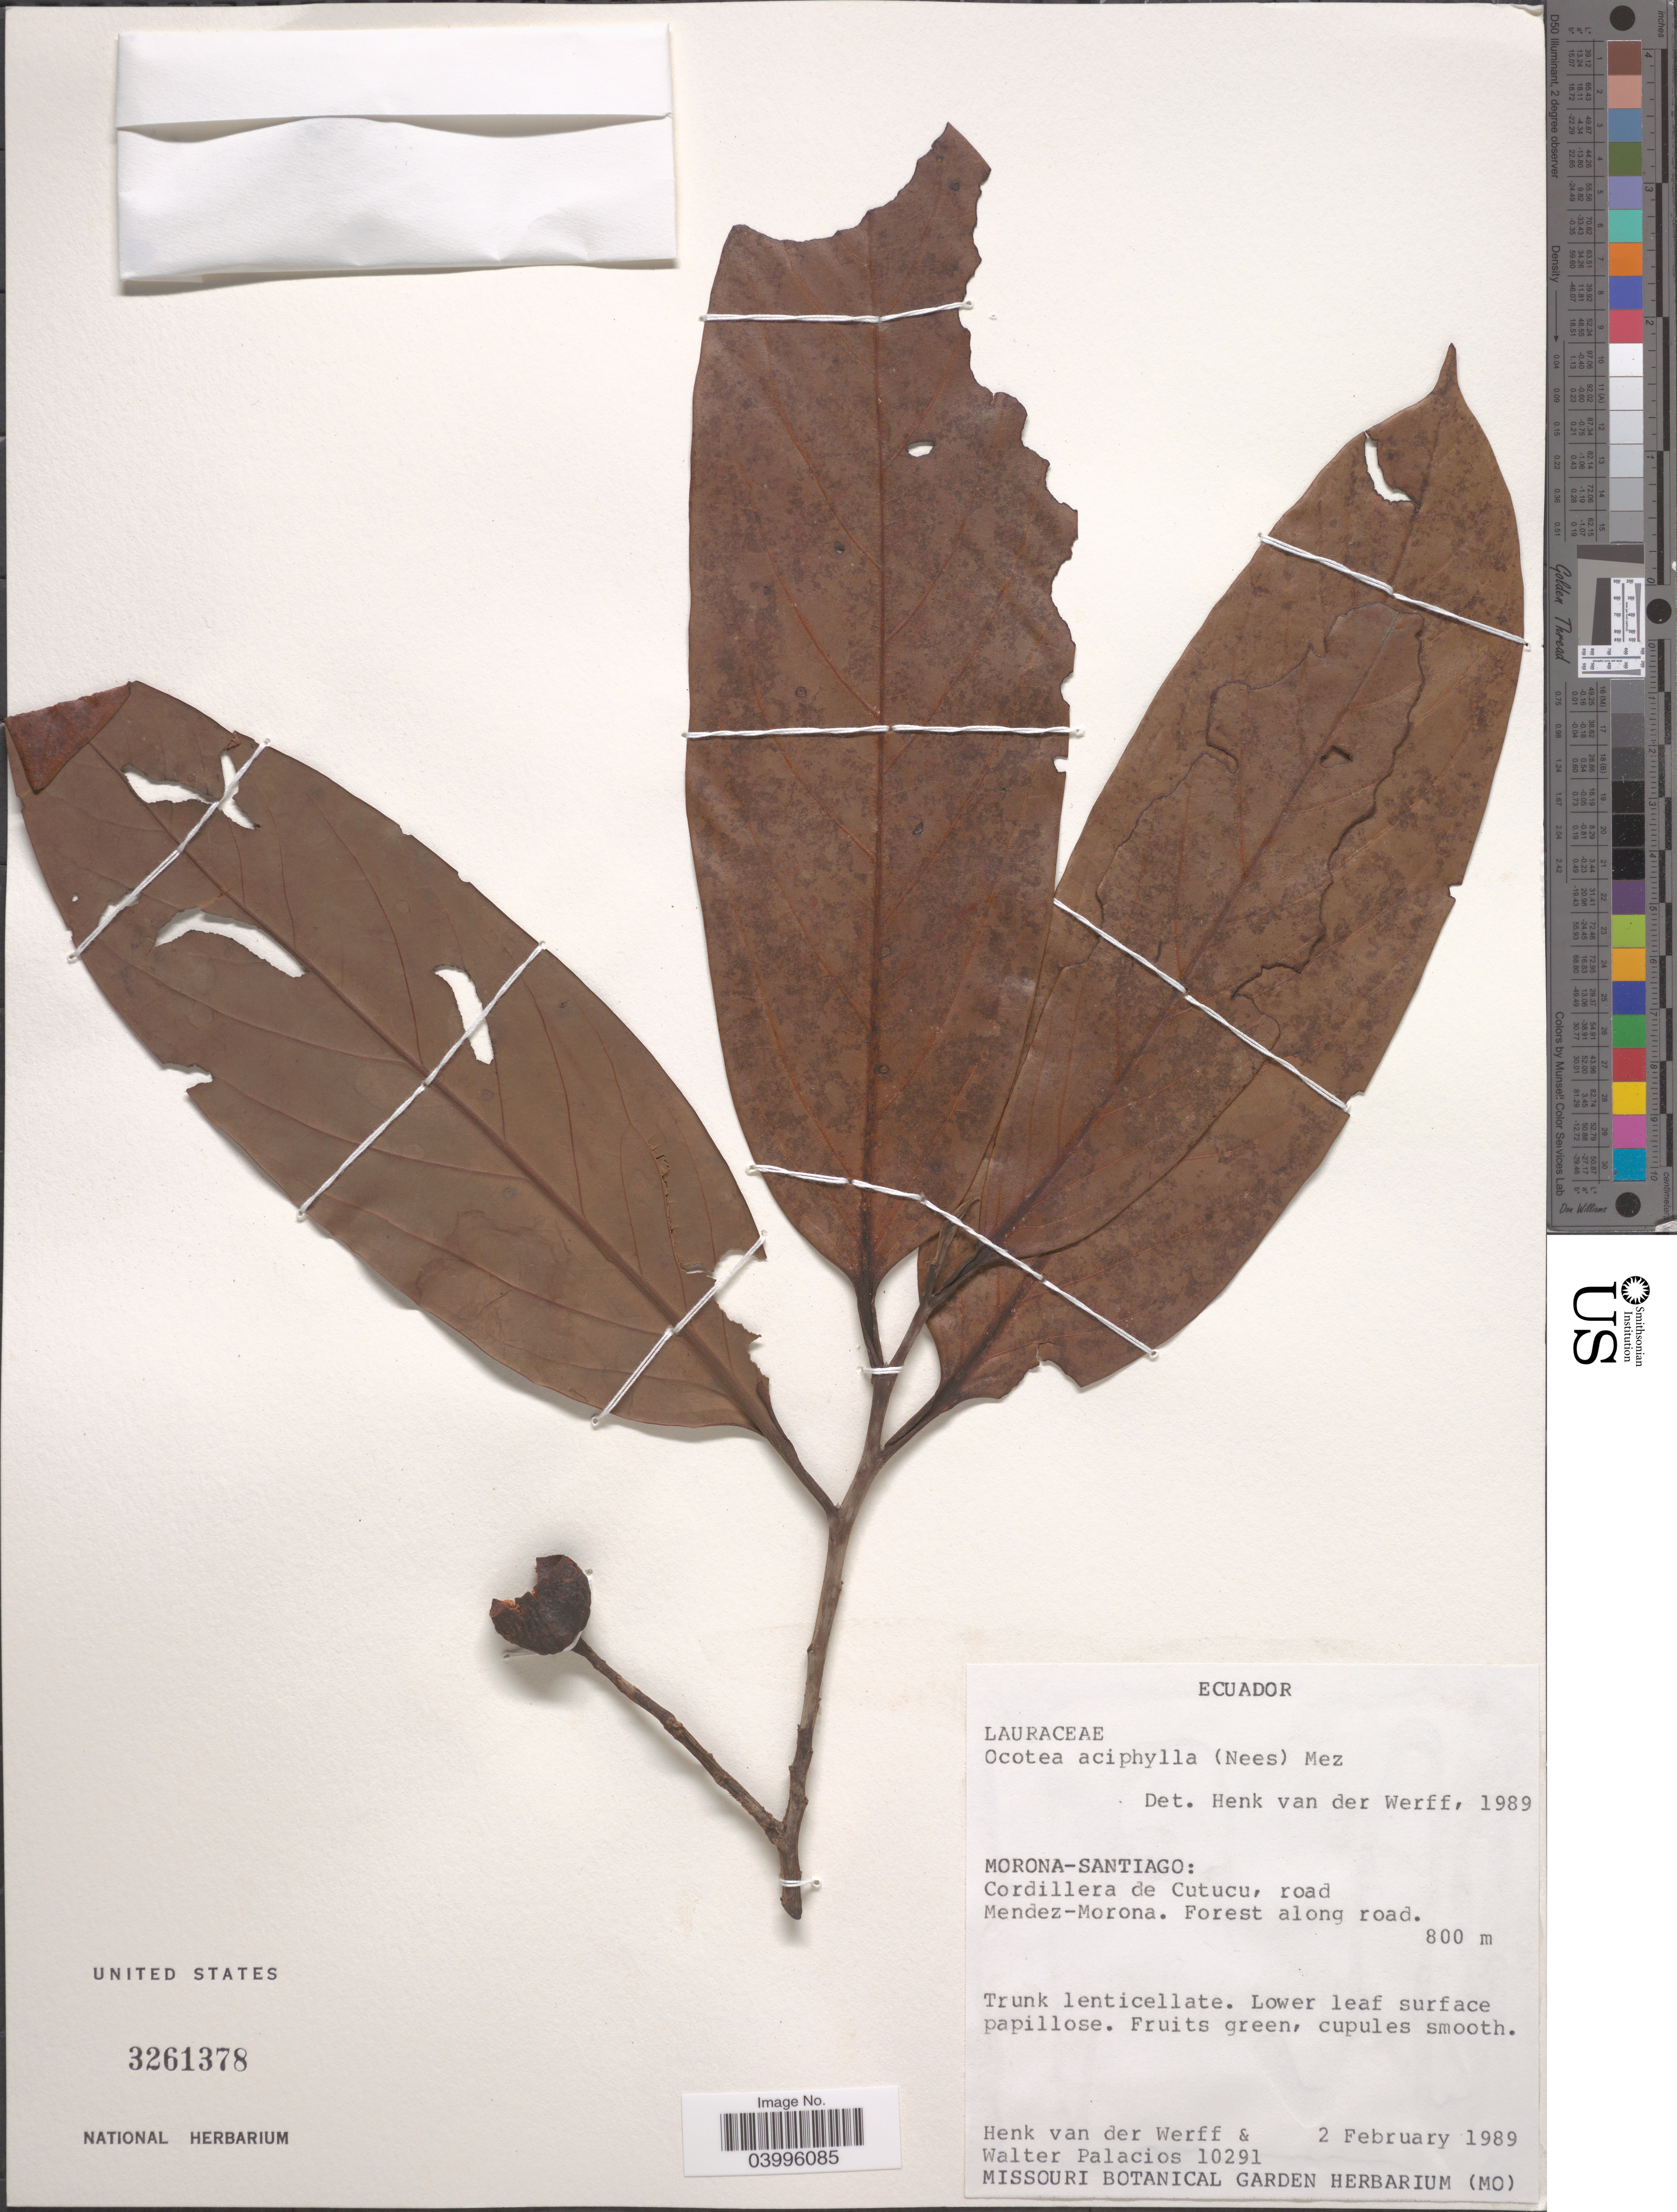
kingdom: Plantae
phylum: Tracheophyta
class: Magnoliopsida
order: Laurales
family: Lauraceae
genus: Ocotea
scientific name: Ocotea aciphylla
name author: (Nees & Mart.) Mez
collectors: H. van der Werff & W. Palacios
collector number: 10291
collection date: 1989-02-02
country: Ecuador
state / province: Morona-Santiago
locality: Cordillera de Cutucu, road Mendez-Morona. Forest along road.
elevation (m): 800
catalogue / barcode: US 3261378